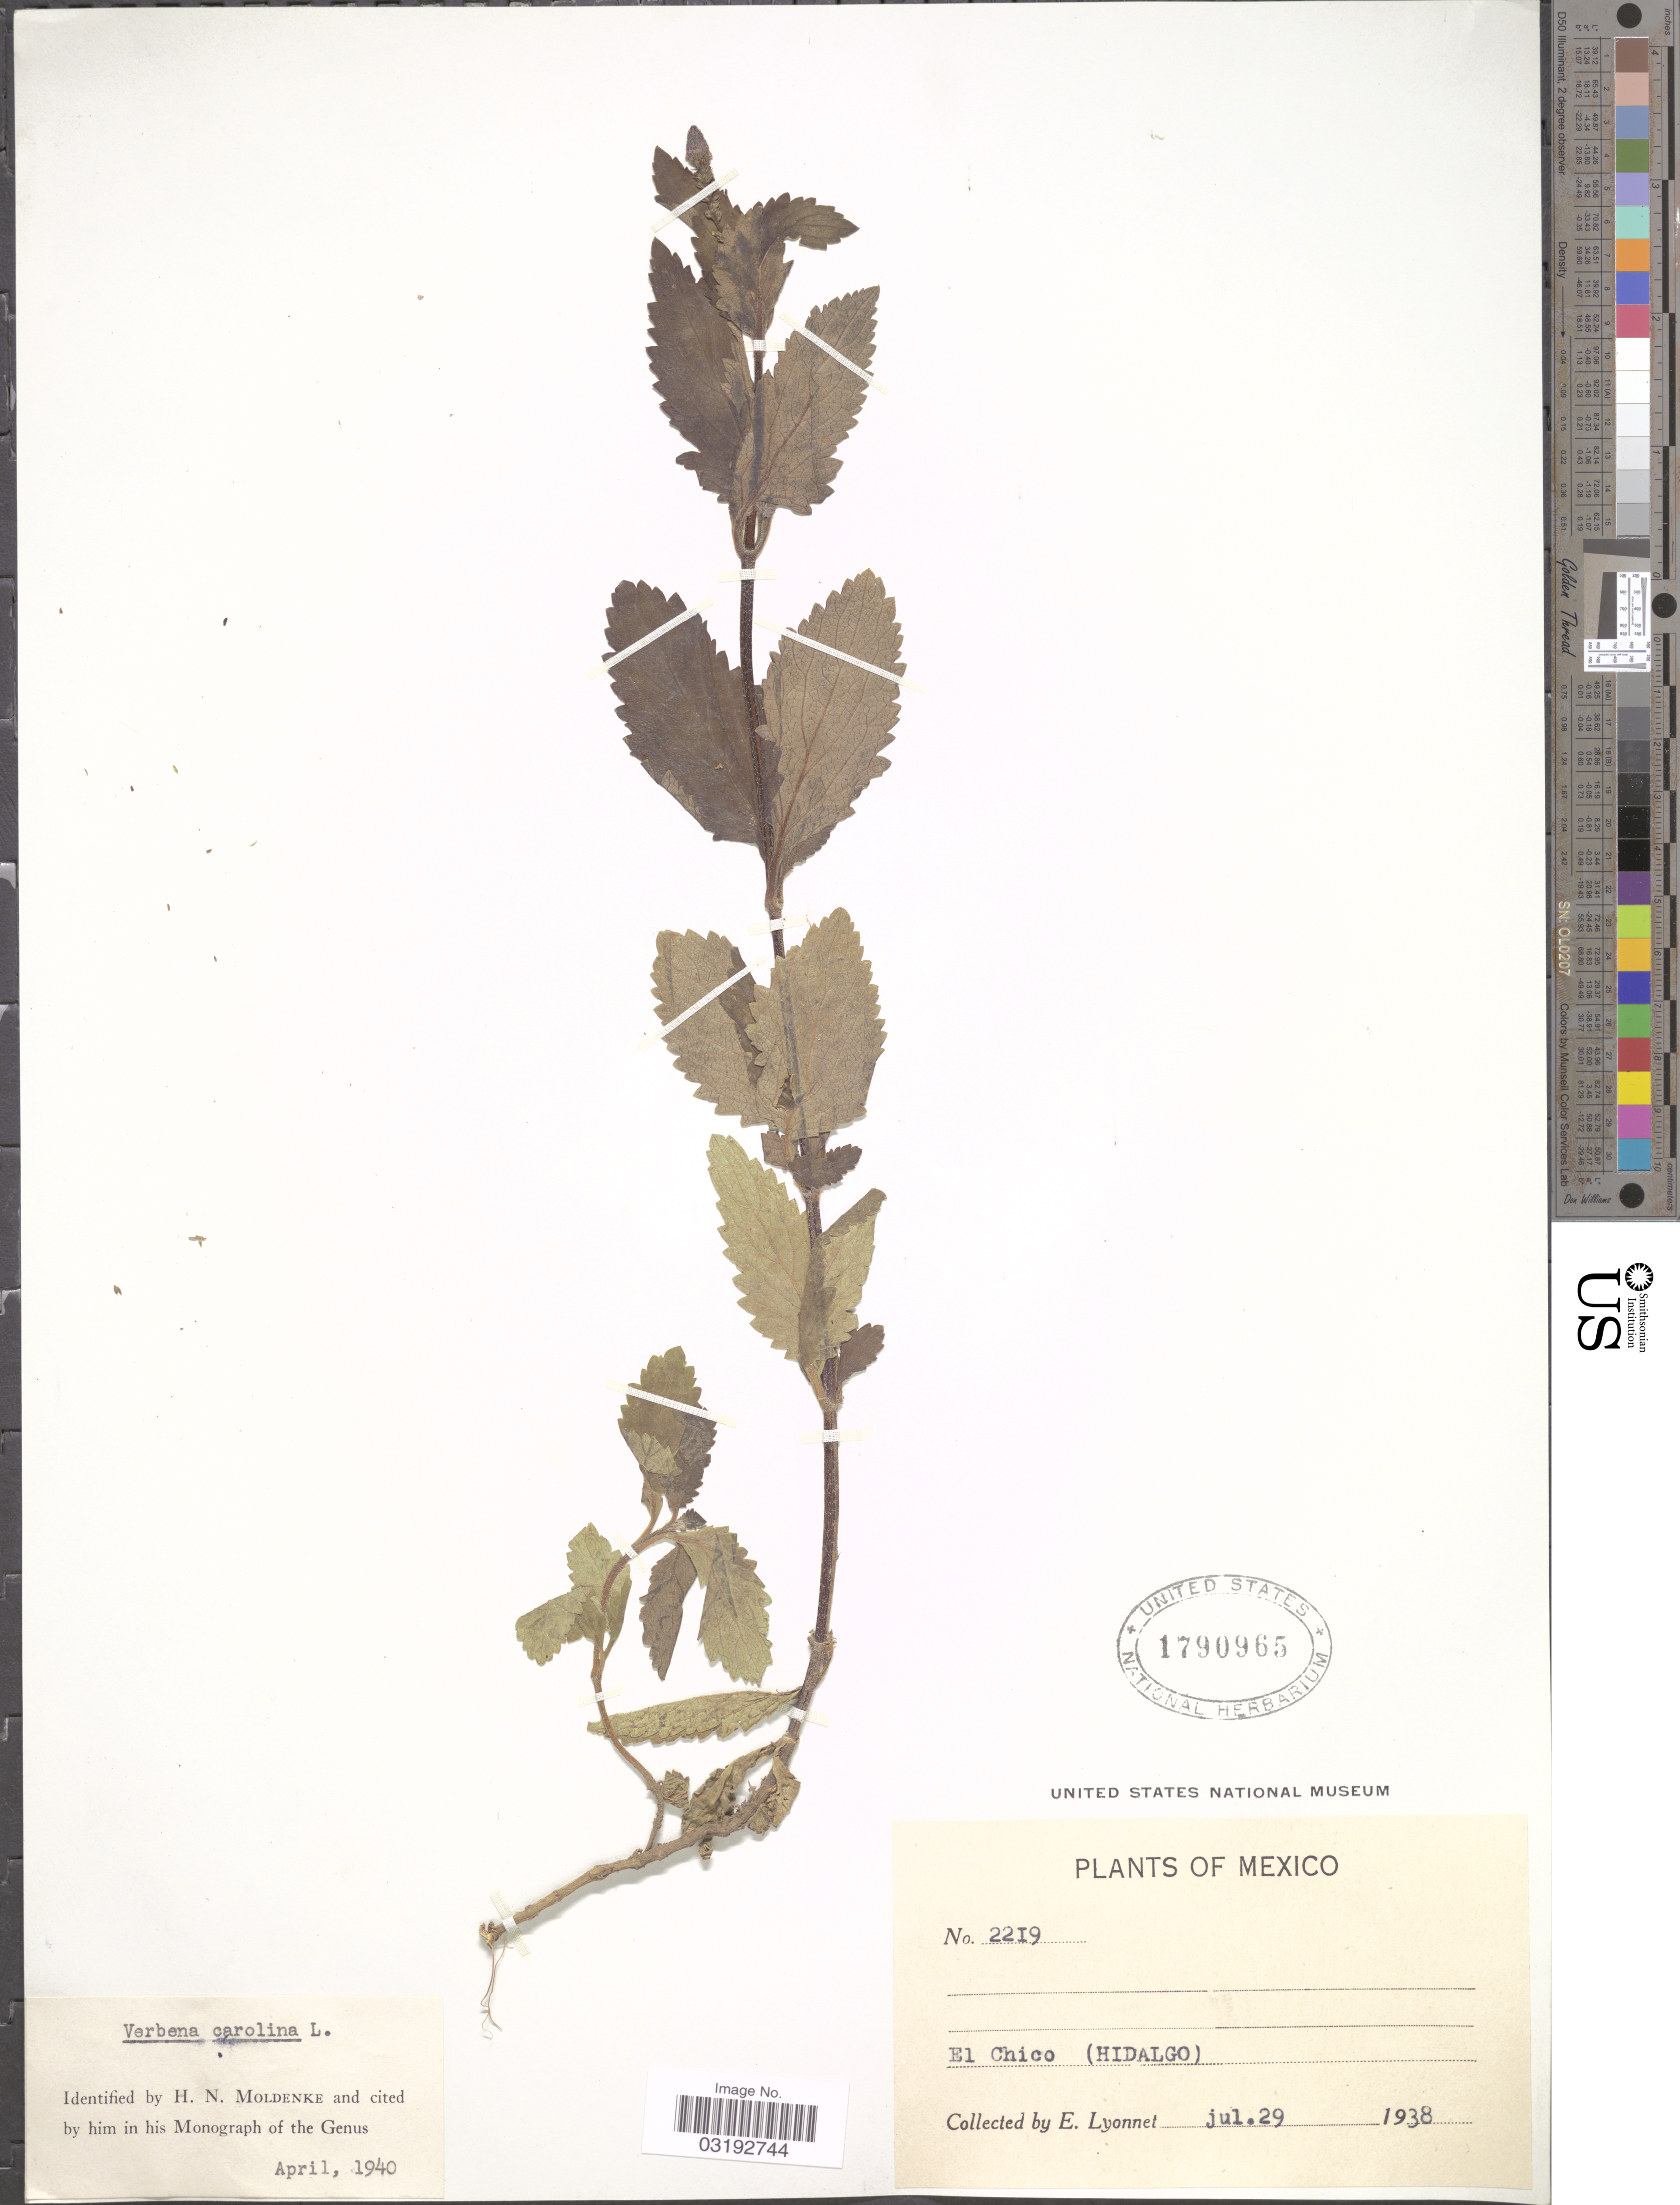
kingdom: Plantae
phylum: Tracheophyta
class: Magnoliopsida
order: Lamiales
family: Verbenaceae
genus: Verbena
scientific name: Verbena carolina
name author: L.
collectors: E. Lyonnet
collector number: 2219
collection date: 1938-07-29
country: Mexico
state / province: Hidalgo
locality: El Chico.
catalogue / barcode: US 1790965